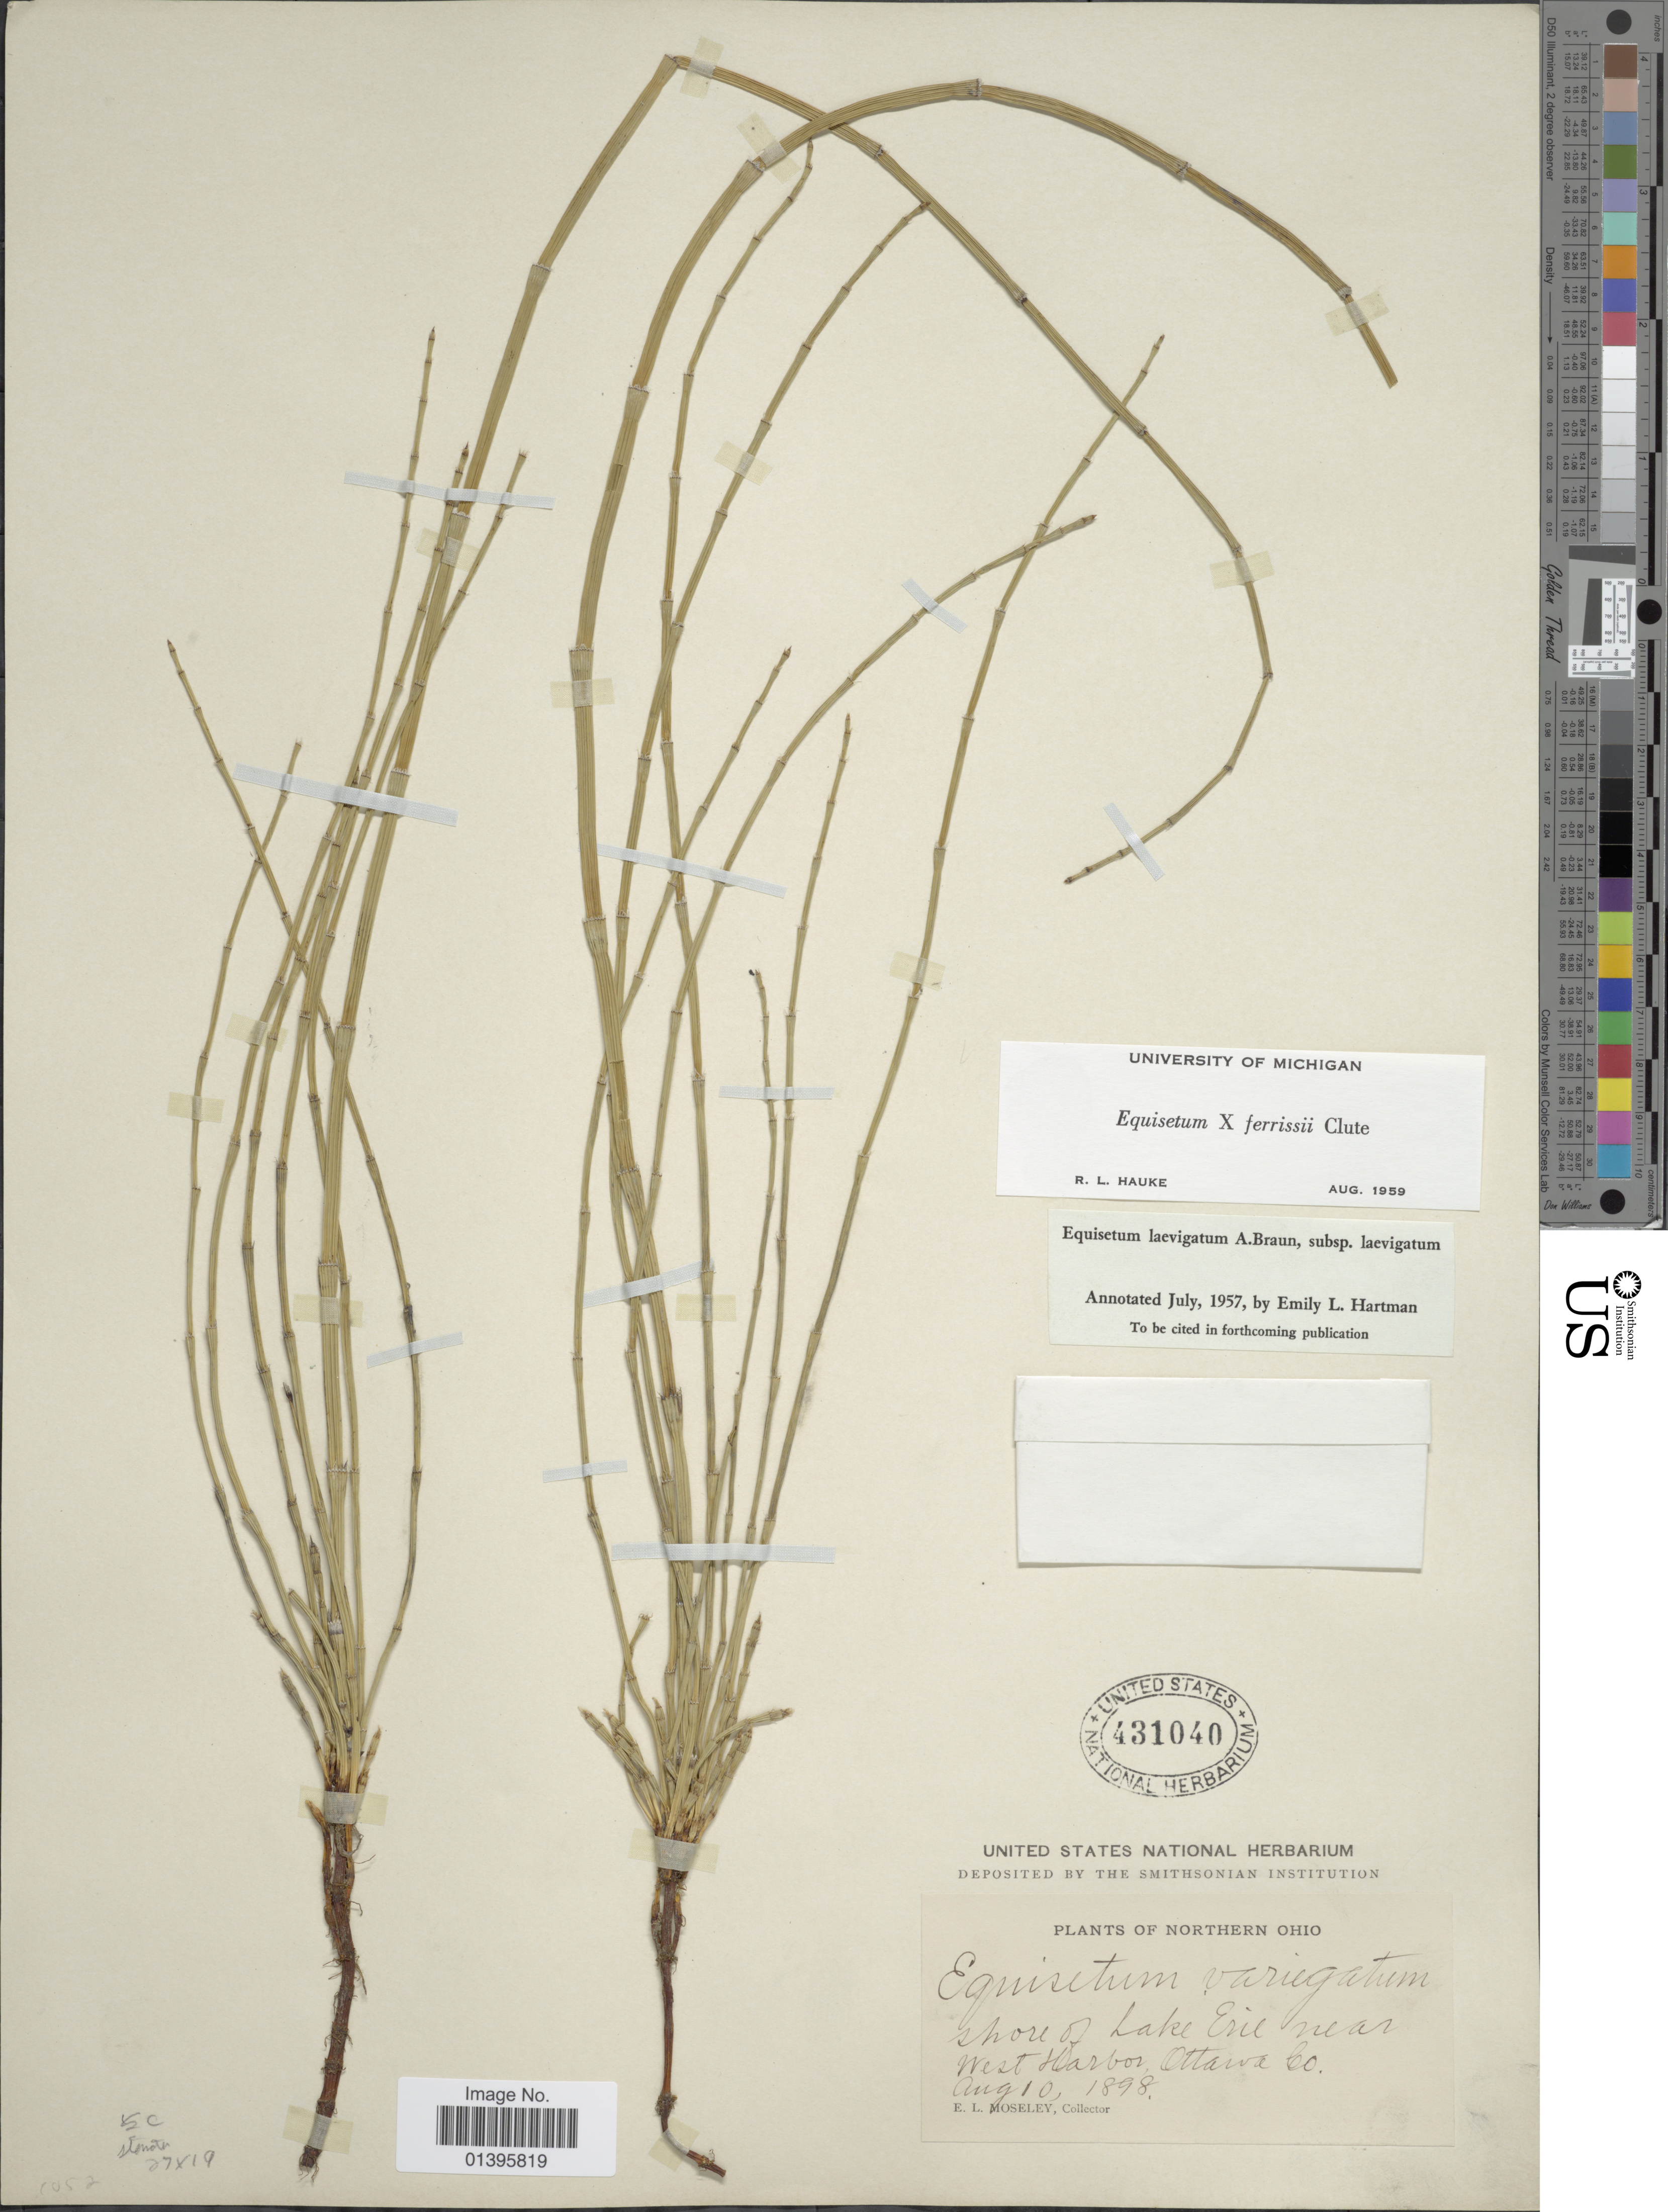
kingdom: Plantae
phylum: Tracheophyta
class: Polypodiopsida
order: Equisetales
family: Equisetaceae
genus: Equisetum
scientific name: Equisetum x ferrissii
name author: Clute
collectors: E. Moseley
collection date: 1898-08-10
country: United States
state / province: Ohio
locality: Northern Ohio. Shore of Lake Erie near West Harbor, Ottawa Co.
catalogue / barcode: US 431040